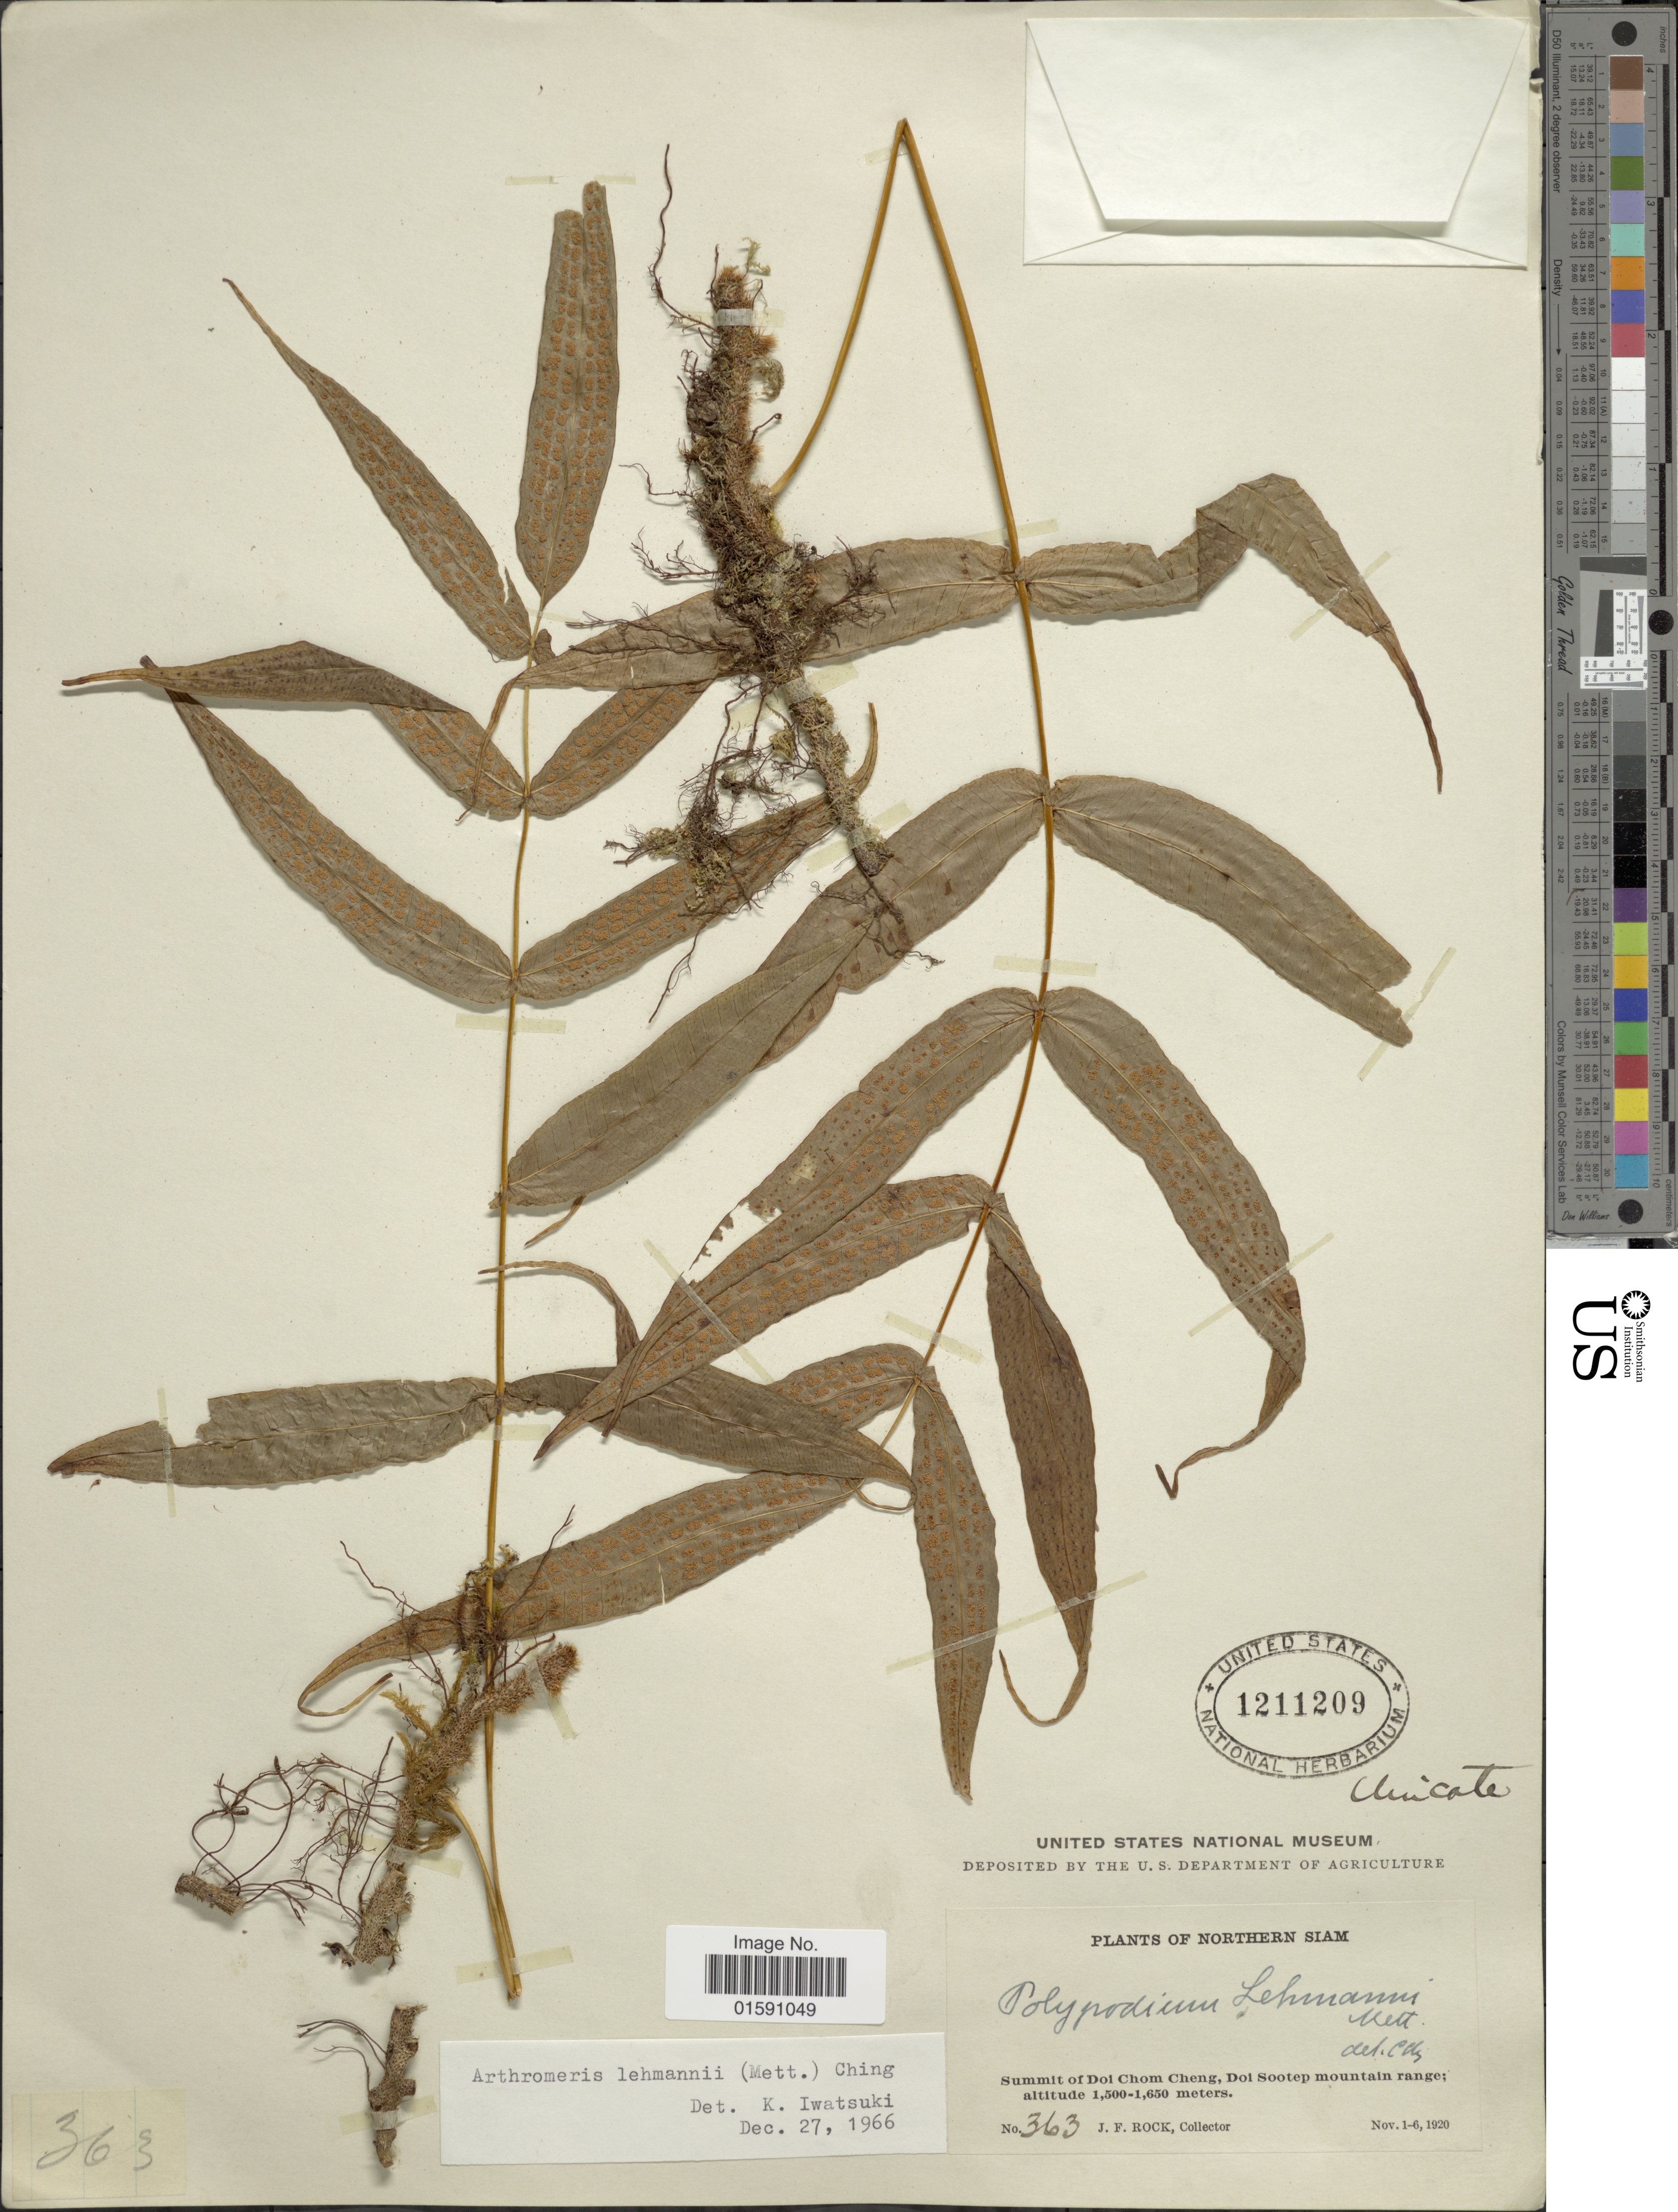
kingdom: Plantae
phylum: Tracheophyta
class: Polypodiopsida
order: Polypodiales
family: Polypodiaceae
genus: Arthromeris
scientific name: Arthromeris lehmannii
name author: (Mett.) Ching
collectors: J. Rock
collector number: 363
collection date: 1920-11-01/1920-11-06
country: Thailand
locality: Northern Siam. Summit of Doi Chom Cheng, Doi Sootep mountain range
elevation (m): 1500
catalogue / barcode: US 1211209